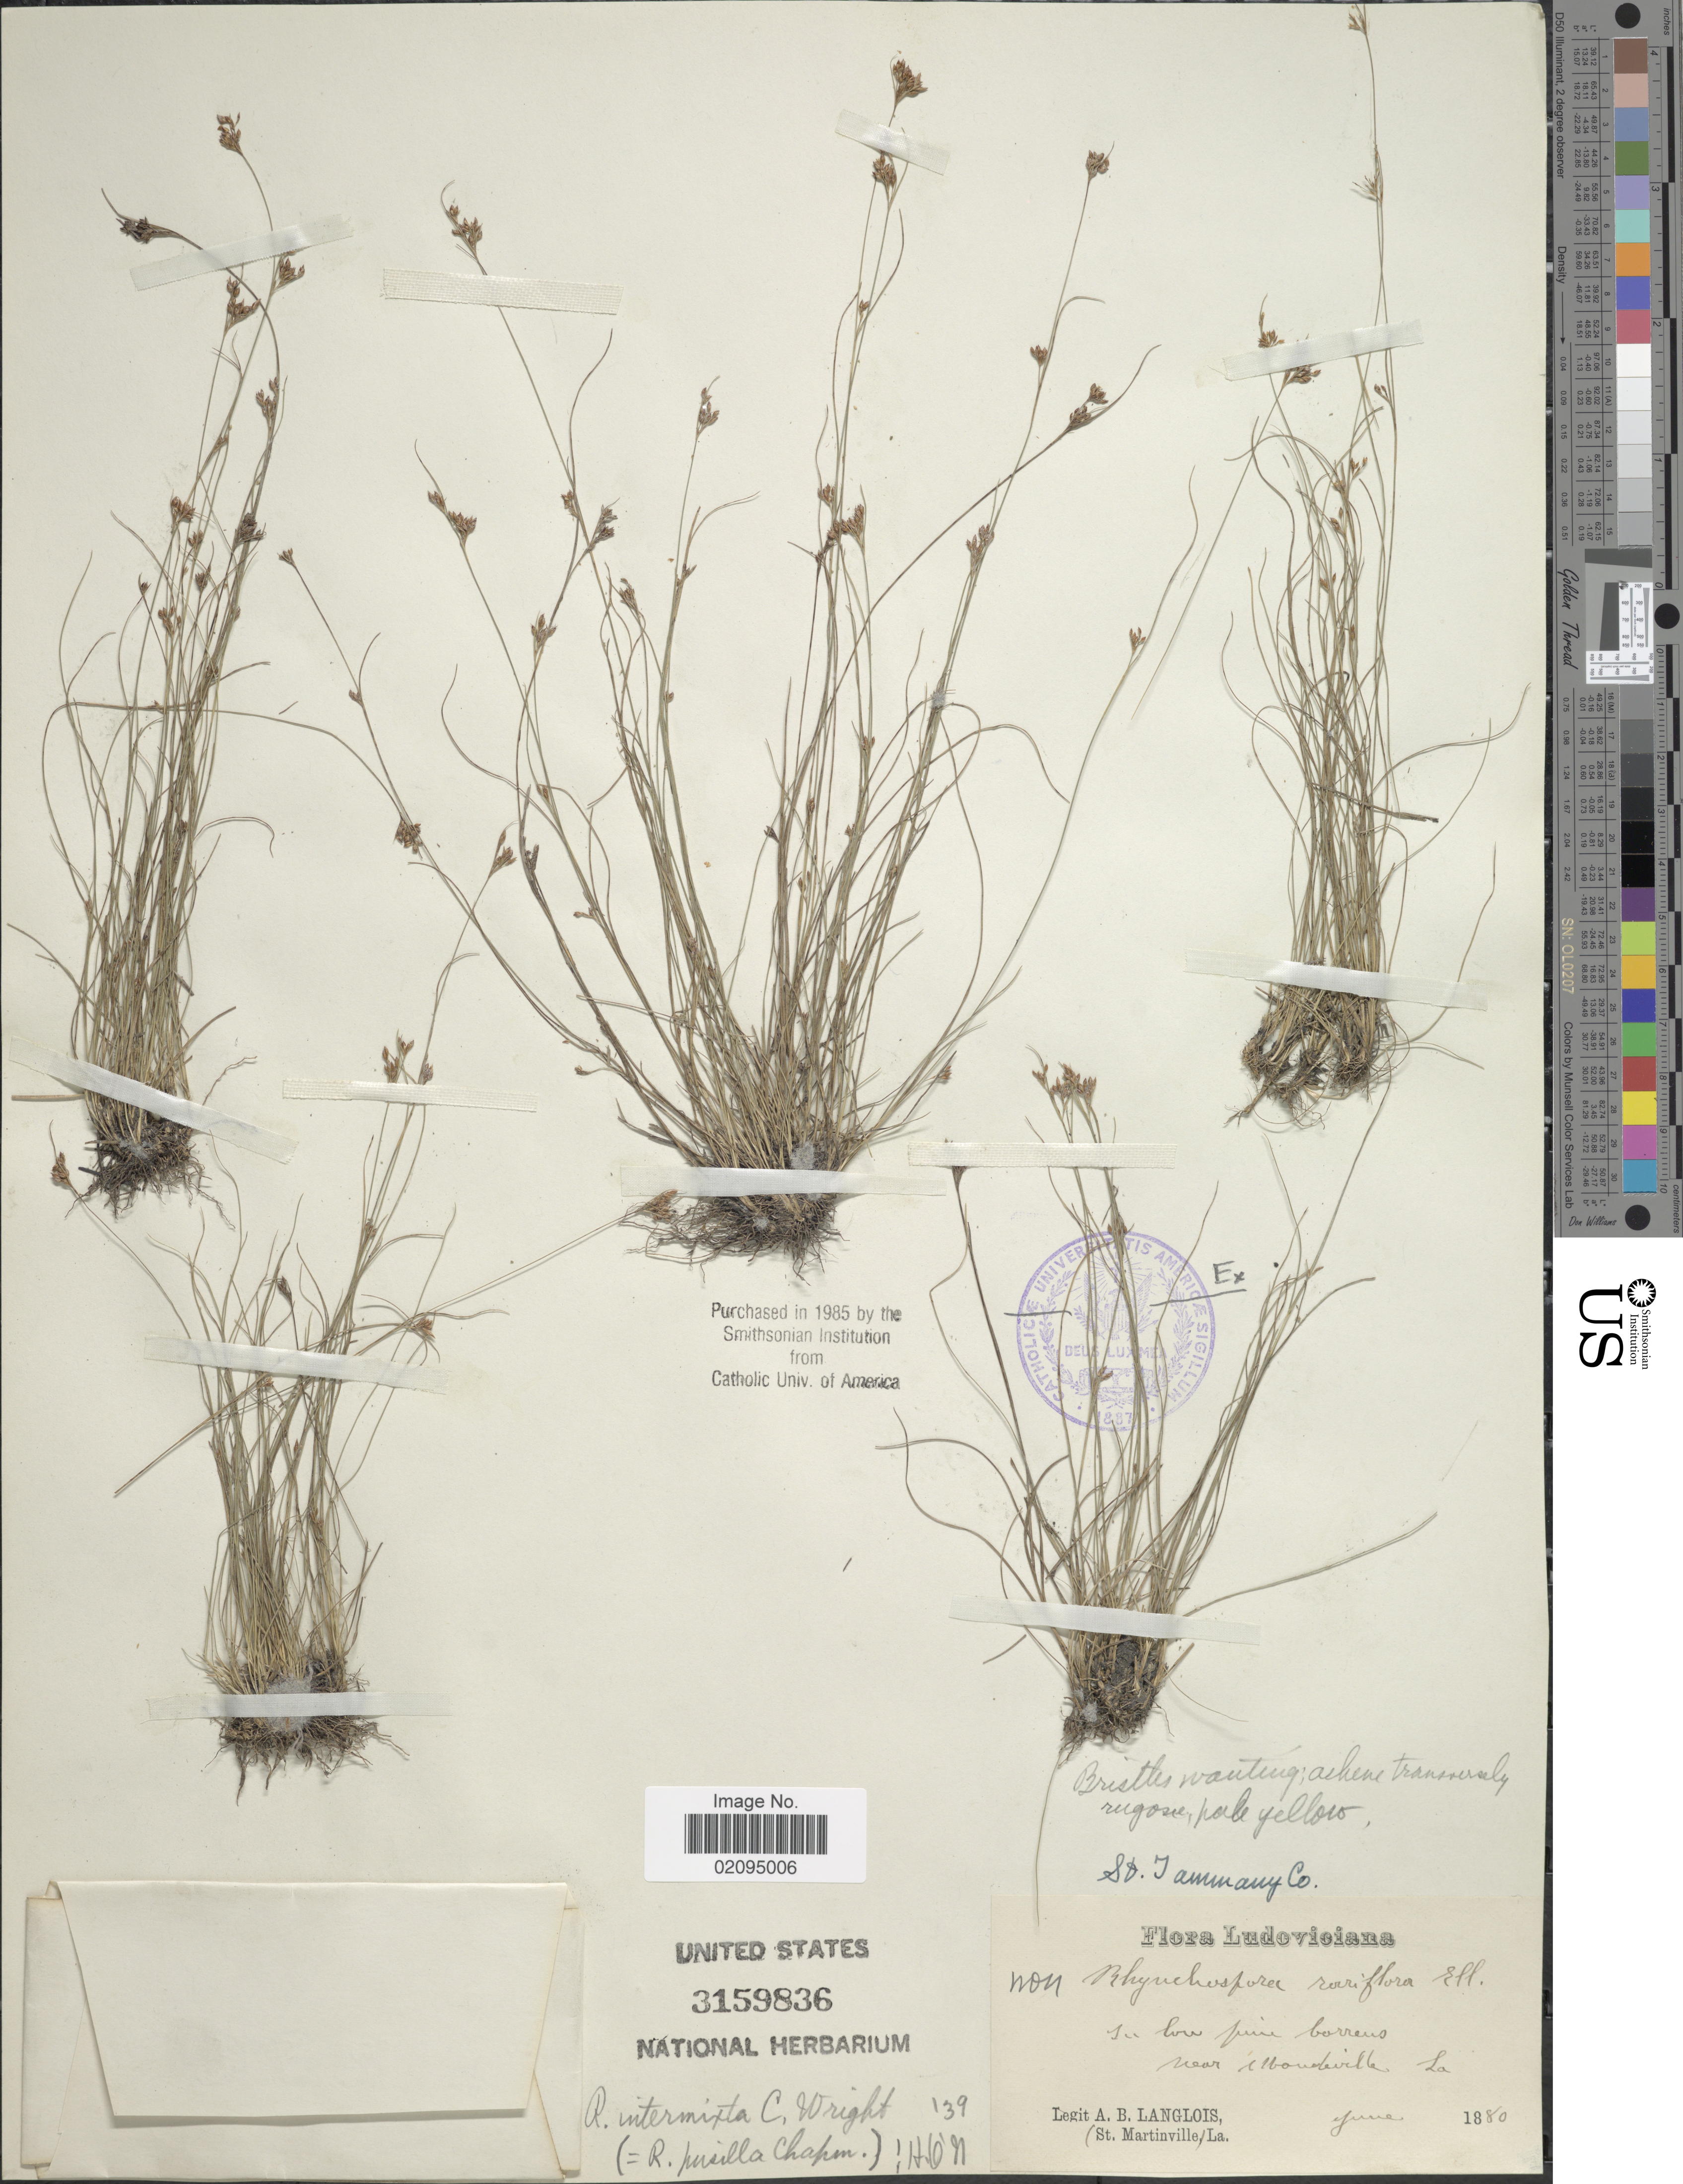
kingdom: Plantae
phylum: Tracheophyta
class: Liliopsida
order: Poales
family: Cyperaceae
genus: Rhynchospora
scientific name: Rhynchospora intermixta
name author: C. Wright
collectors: A. Langlois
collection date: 1880-06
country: United States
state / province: Louisiana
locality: near Mandeville, St. Tammany Co.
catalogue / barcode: US 3159836